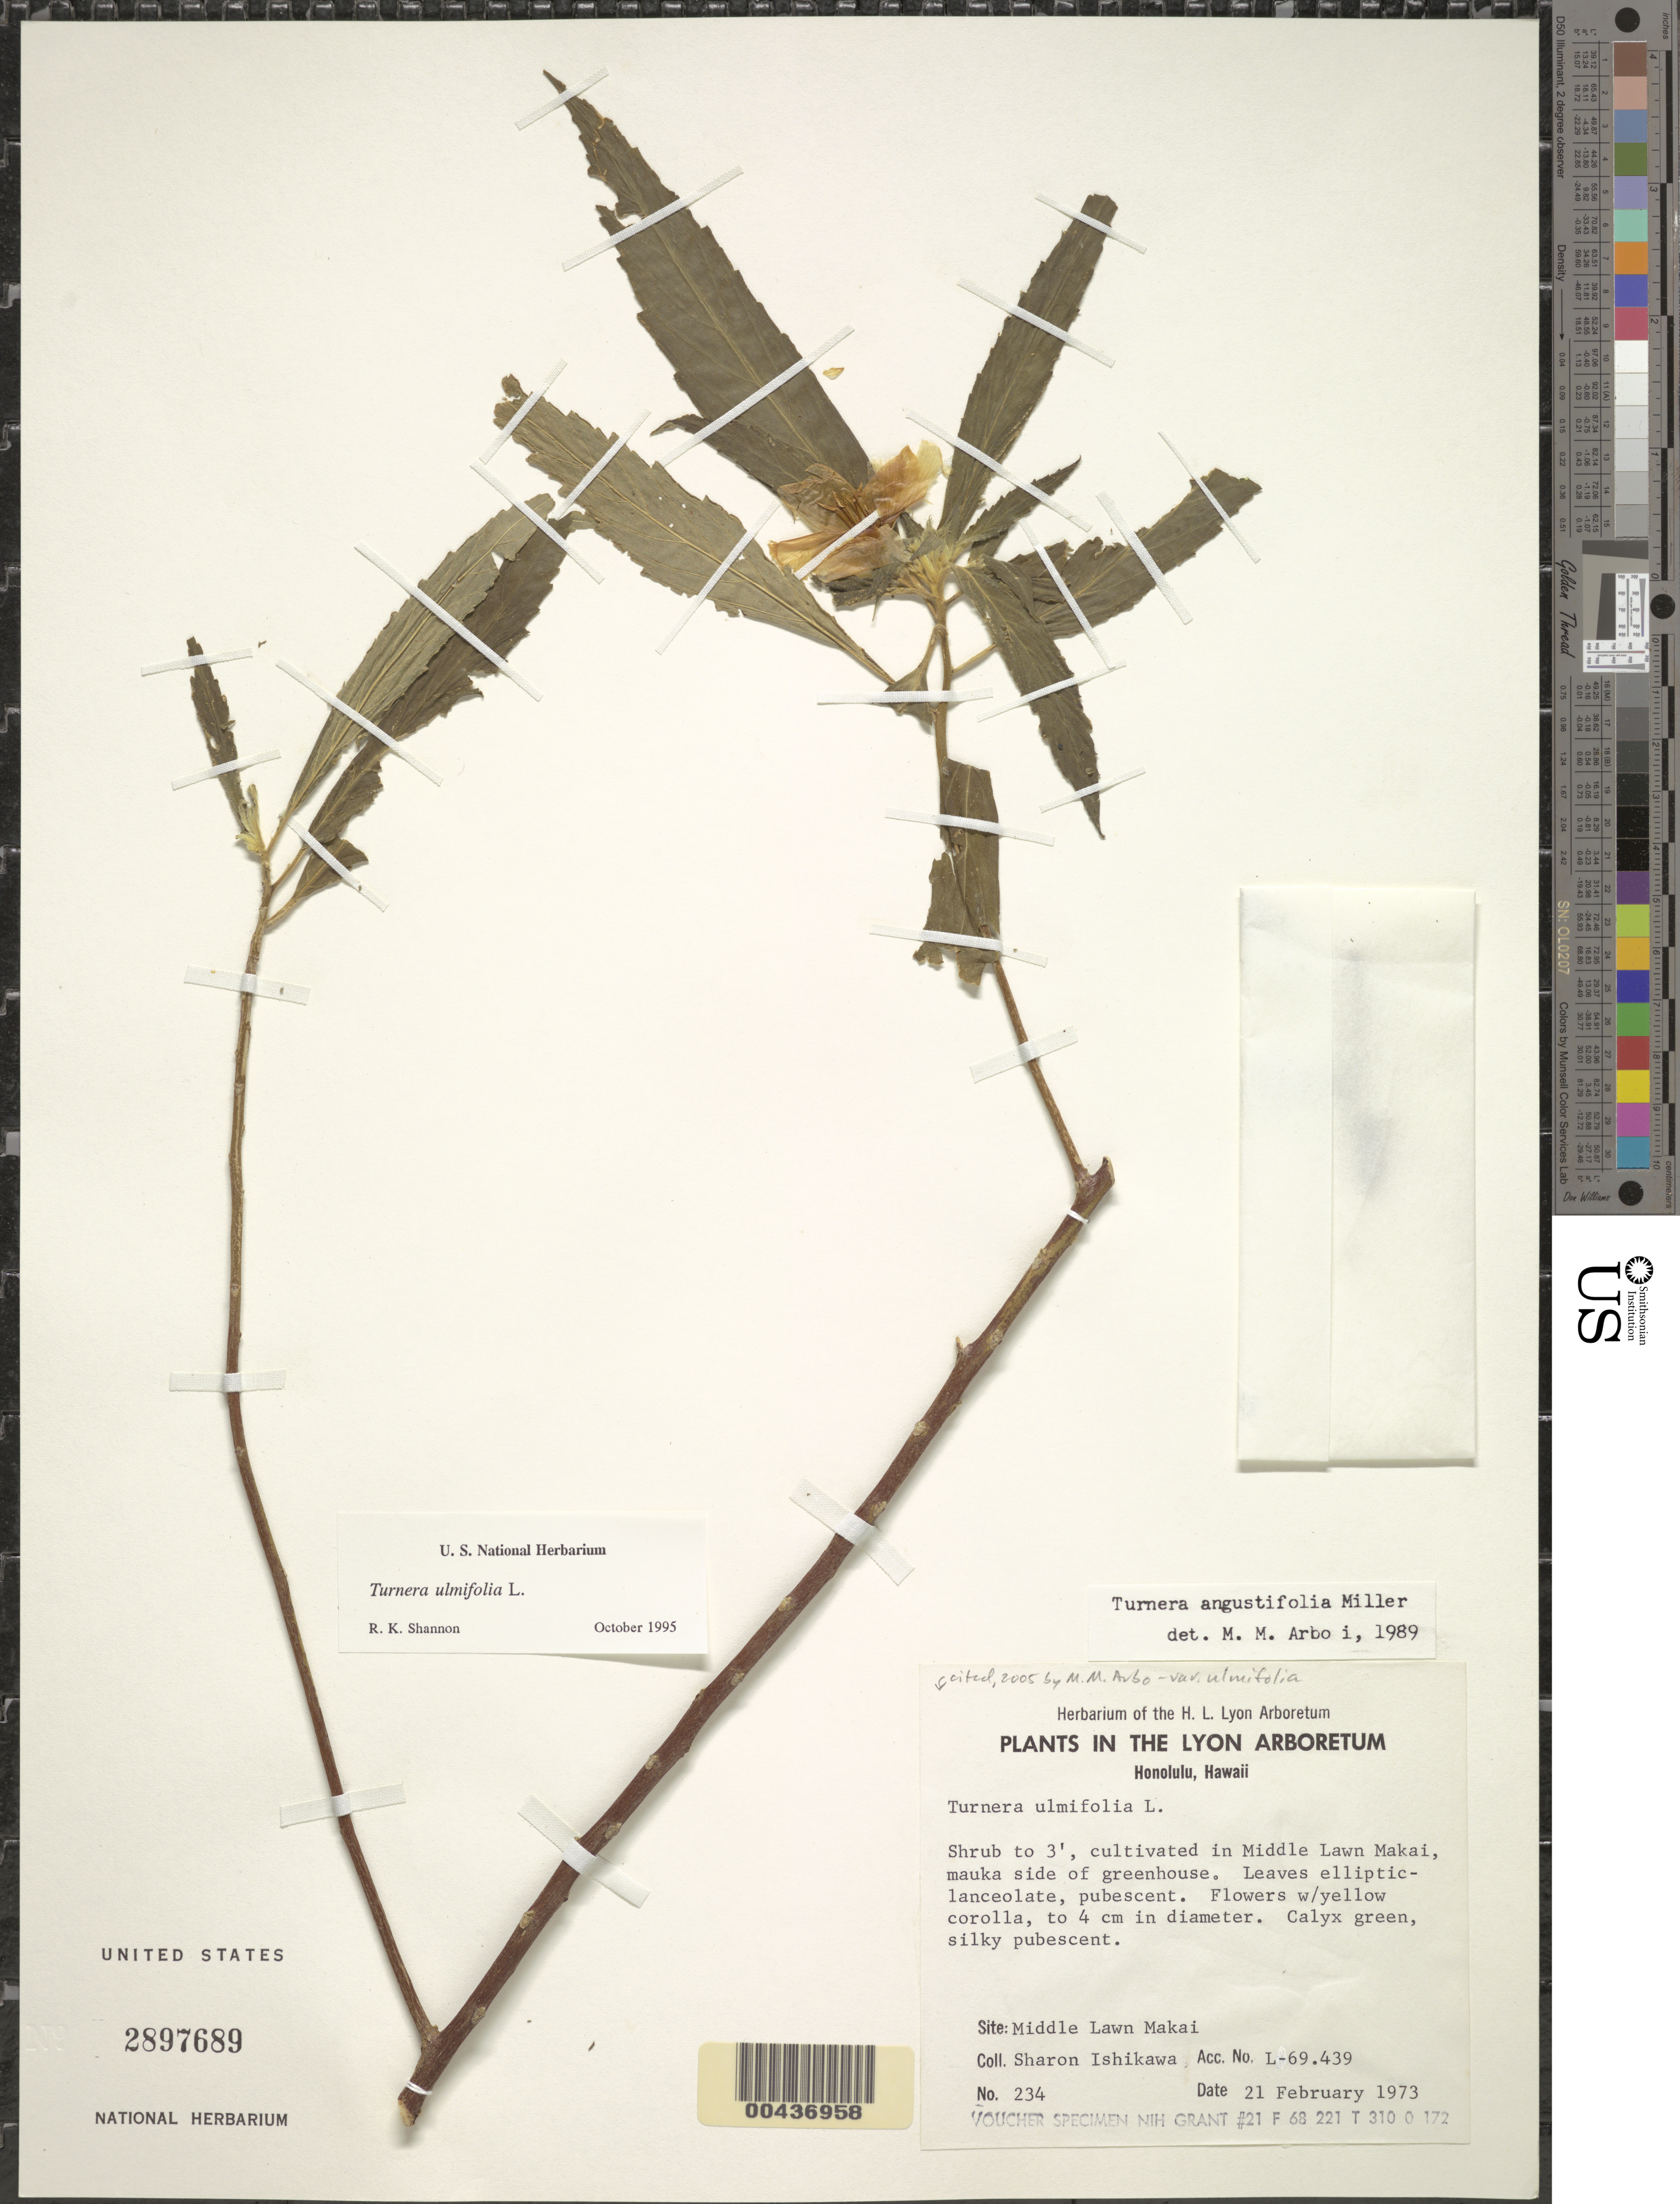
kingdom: Plantae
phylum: Tracheophyta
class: Magnoliopsida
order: Malpighiales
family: Turneraceae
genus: Turnera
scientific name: Turnera ulmifolia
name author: L.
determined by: Shannon, R. K., (UNITED STATES)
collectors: S. S. Ishikawa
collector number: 234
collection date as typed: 21 Feb 1973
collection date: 1973-02-21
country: United States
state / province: Hawaii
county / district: Honolulu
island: Oahu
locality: Honolulu, Lyon Arboretum, cultivated in Middle Lawn Makai, Oahu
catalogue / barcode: US 2897689